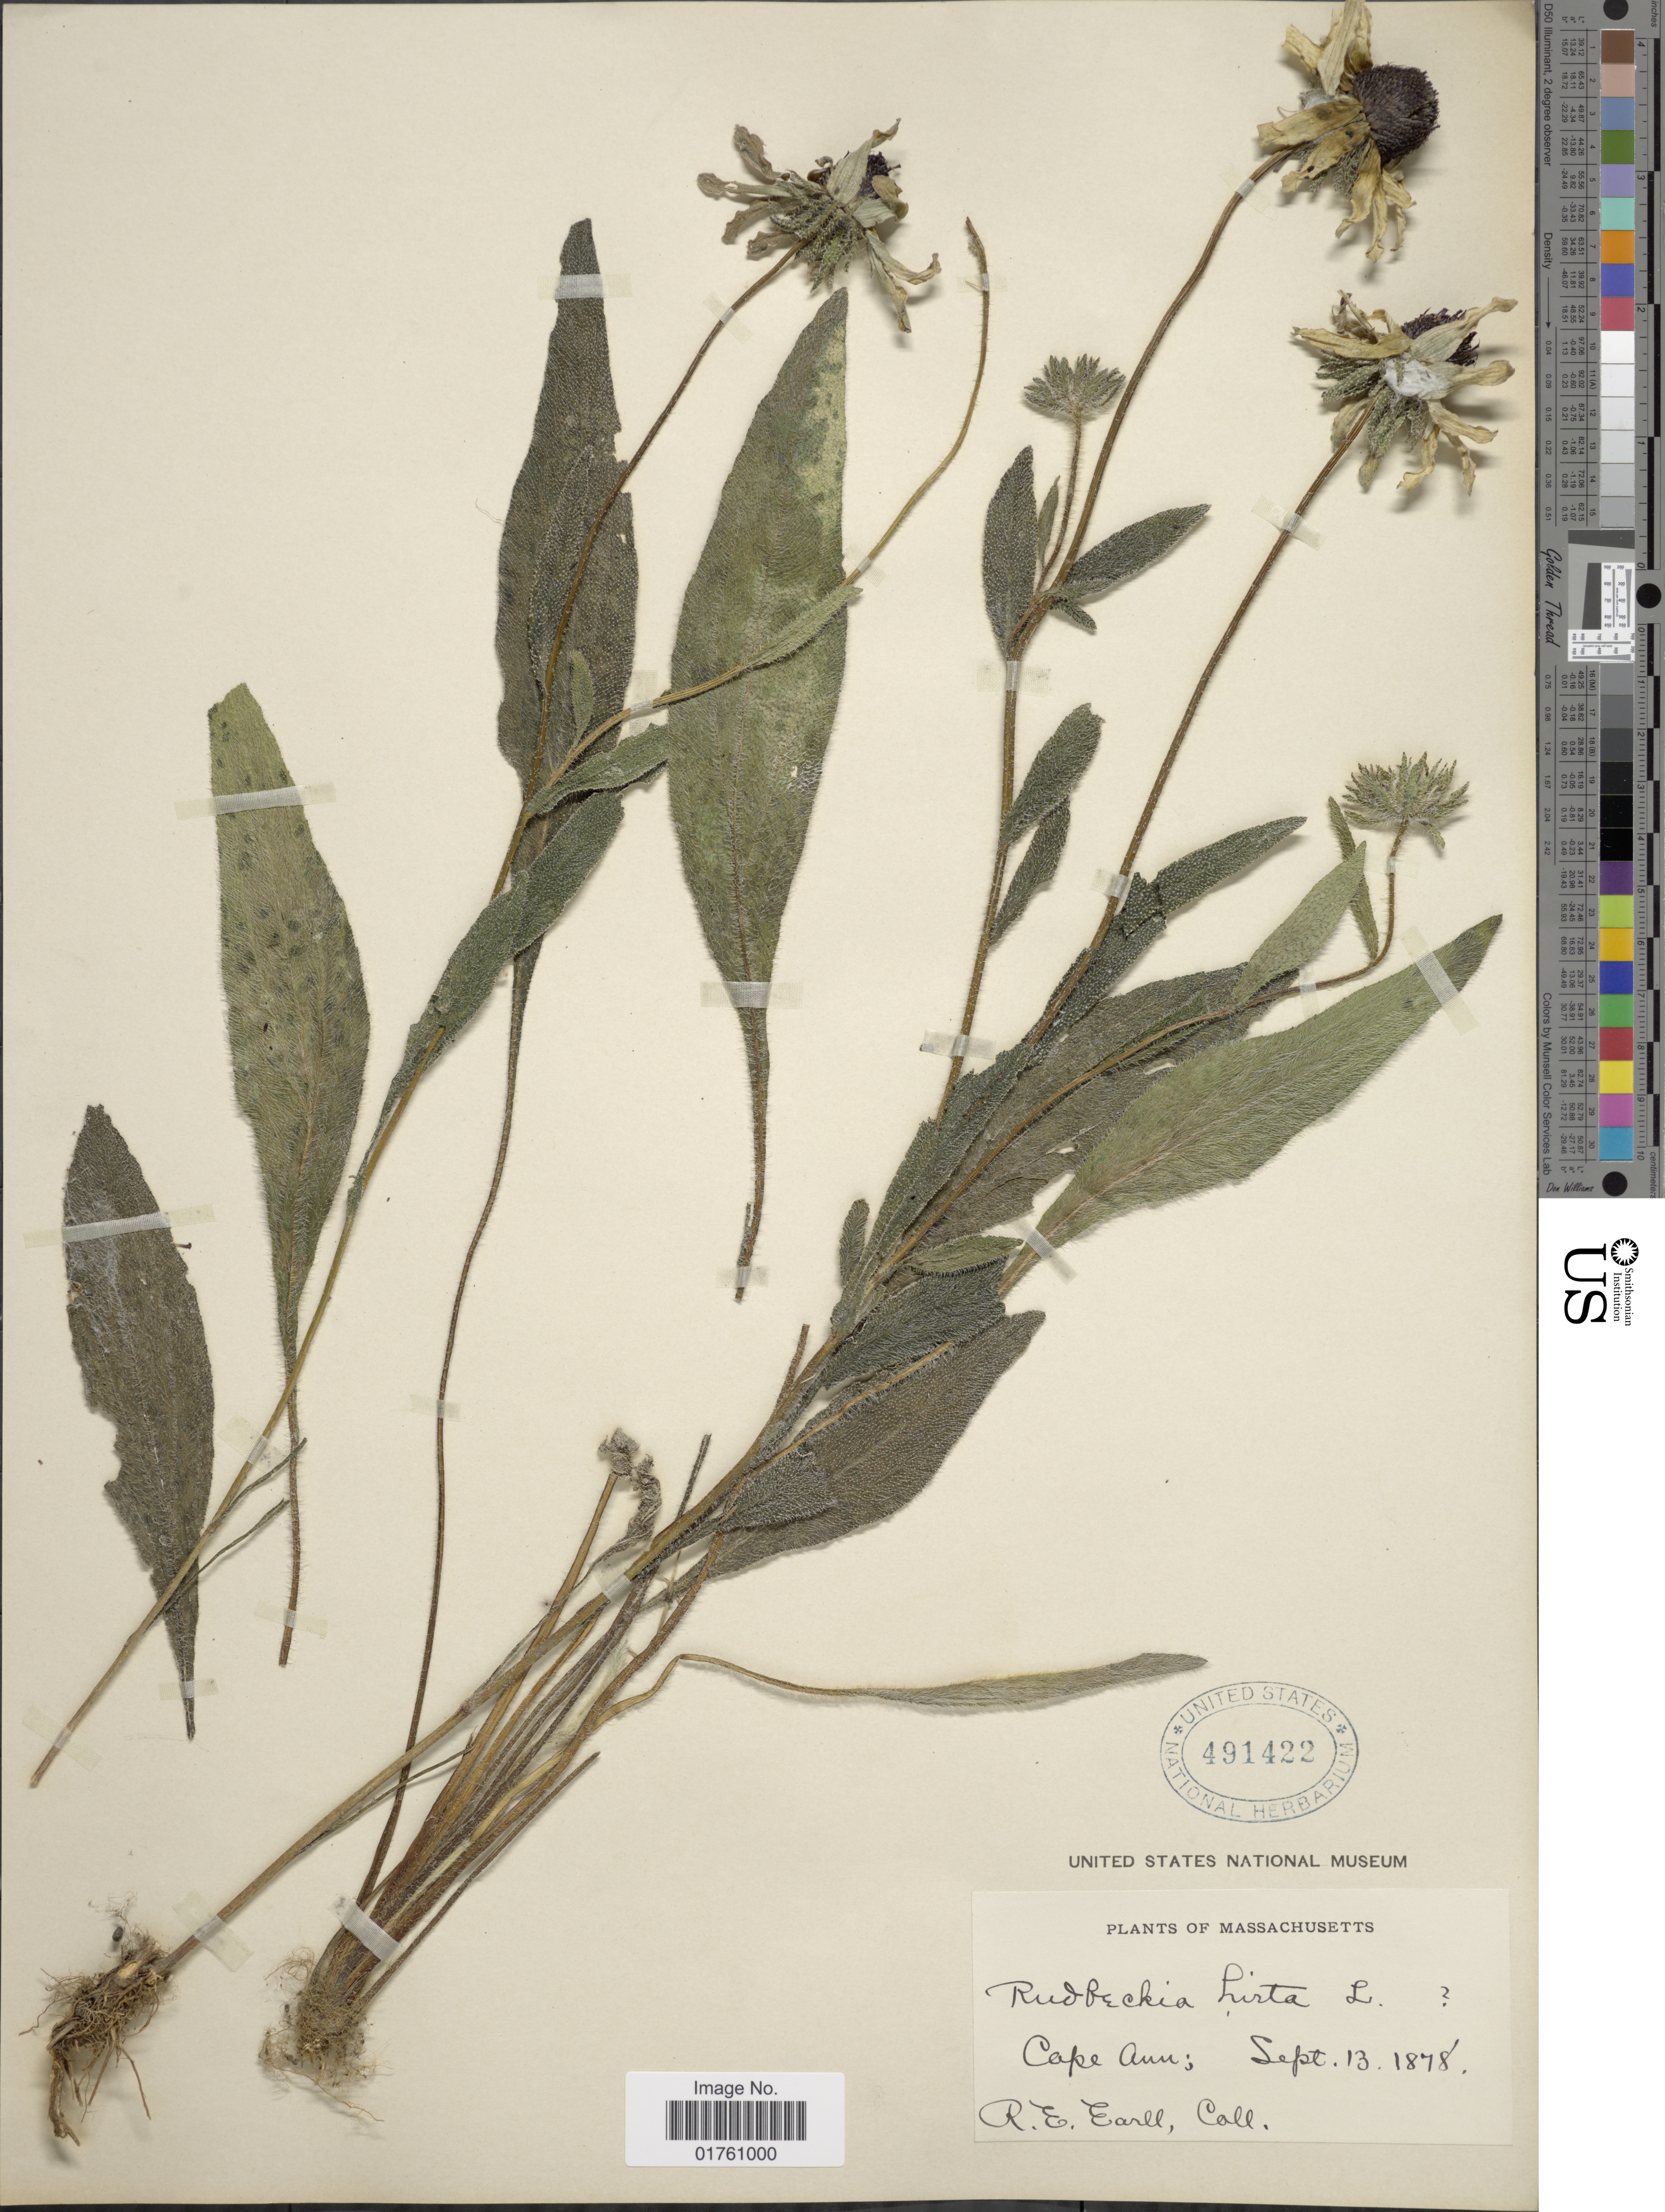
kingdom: Plantae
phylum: Tracheophyta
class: Magnoliopsida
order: Asterales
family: Asteraceae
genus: Rudbeckia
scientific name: Rudbeckia hirta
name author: L.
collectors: R. Earll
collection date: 1878-09-13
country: United States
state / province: Massachusetts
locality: Cape Ann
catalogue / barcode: US 491422